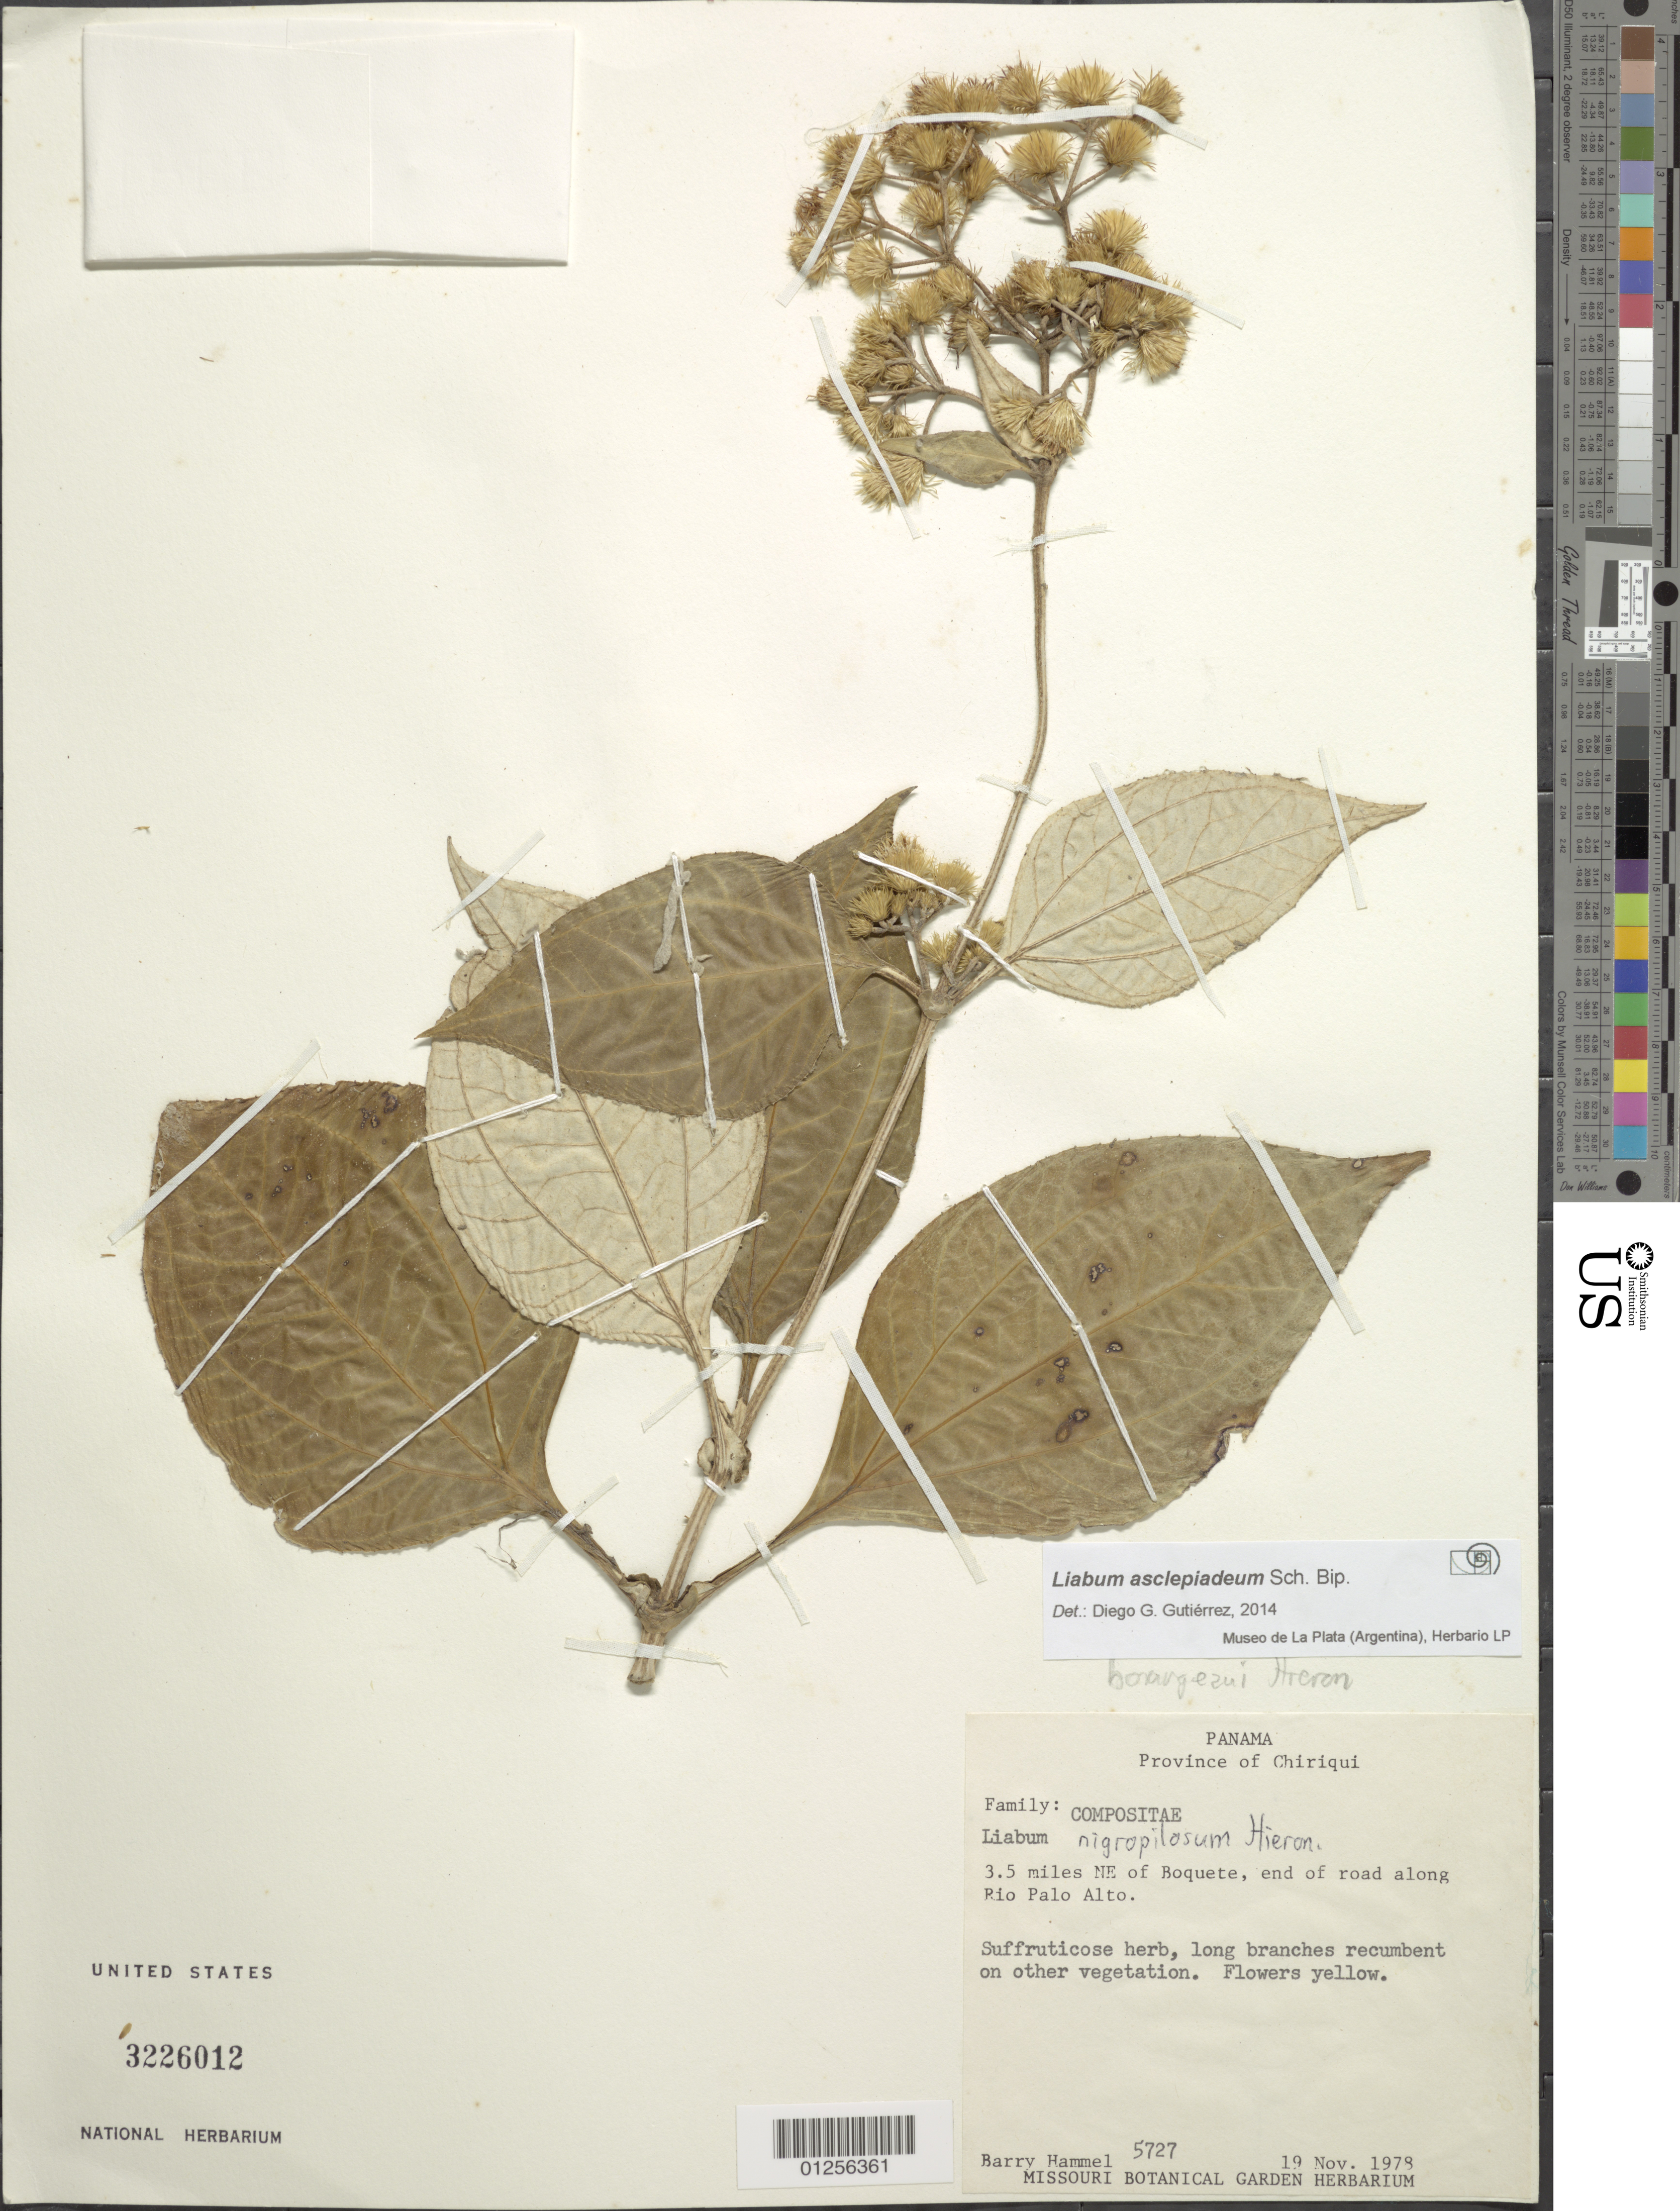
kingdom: Plantae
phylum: Tracheophyta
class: Magnoliopsida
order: Asterales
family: Asteraceae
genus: Liabum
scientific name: Liabum asclepiadeum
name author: Sch. Bip.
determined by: Gutierrez, D. G.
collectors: B. Hammel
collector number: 5727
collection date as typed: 19 November 1978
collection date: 1978-11-19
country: Panama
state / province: Chiriqui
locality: Boquete, 3.5 miles NE of, at end of road along Rio Palo Alto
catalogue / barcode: US 3226012